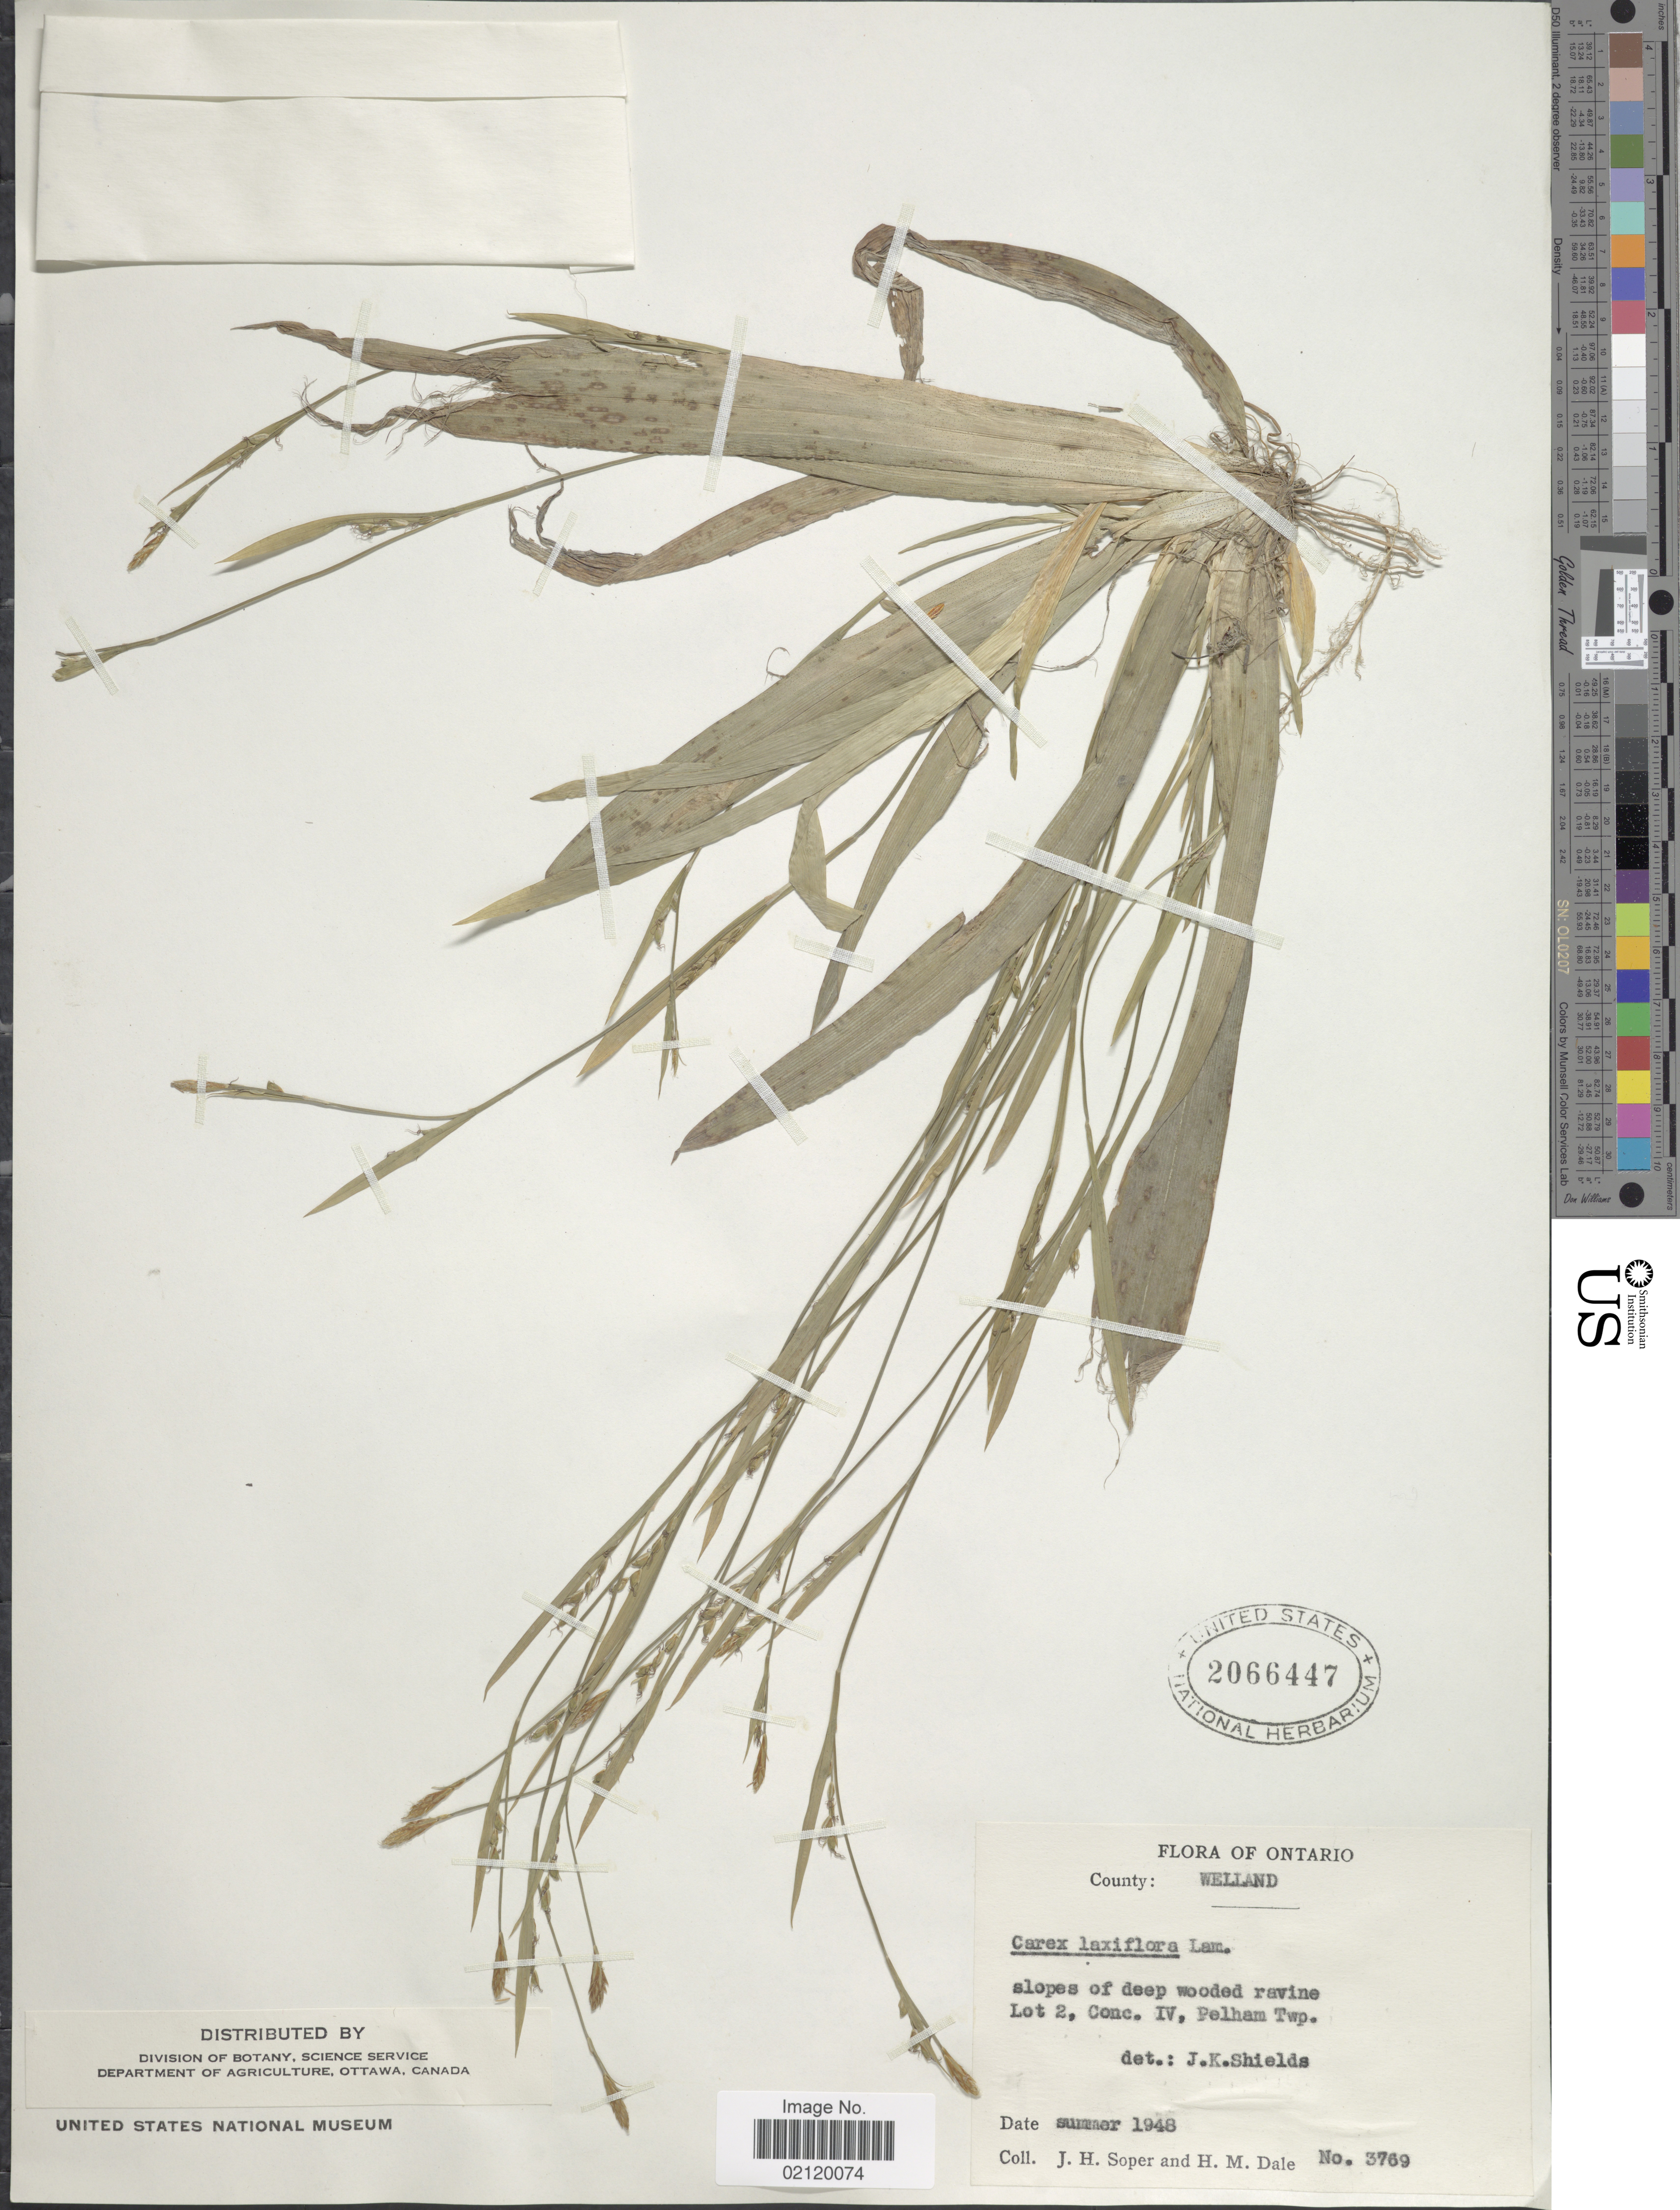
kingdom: Plantae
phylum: Tracheophyta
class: Liliopsida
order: Poales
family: Cyperaceae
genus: Carex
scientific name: Carex laxiflora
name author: Lam.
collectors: J. H. Soper & H. M. Dale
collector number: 3769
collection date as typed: Summer 1948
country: Canada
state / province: Ontario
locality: County: Welland. Slopes of deep wooded ravine. Lot 2, Conc. IV, Pelham Twp.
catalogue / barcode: US 2066447